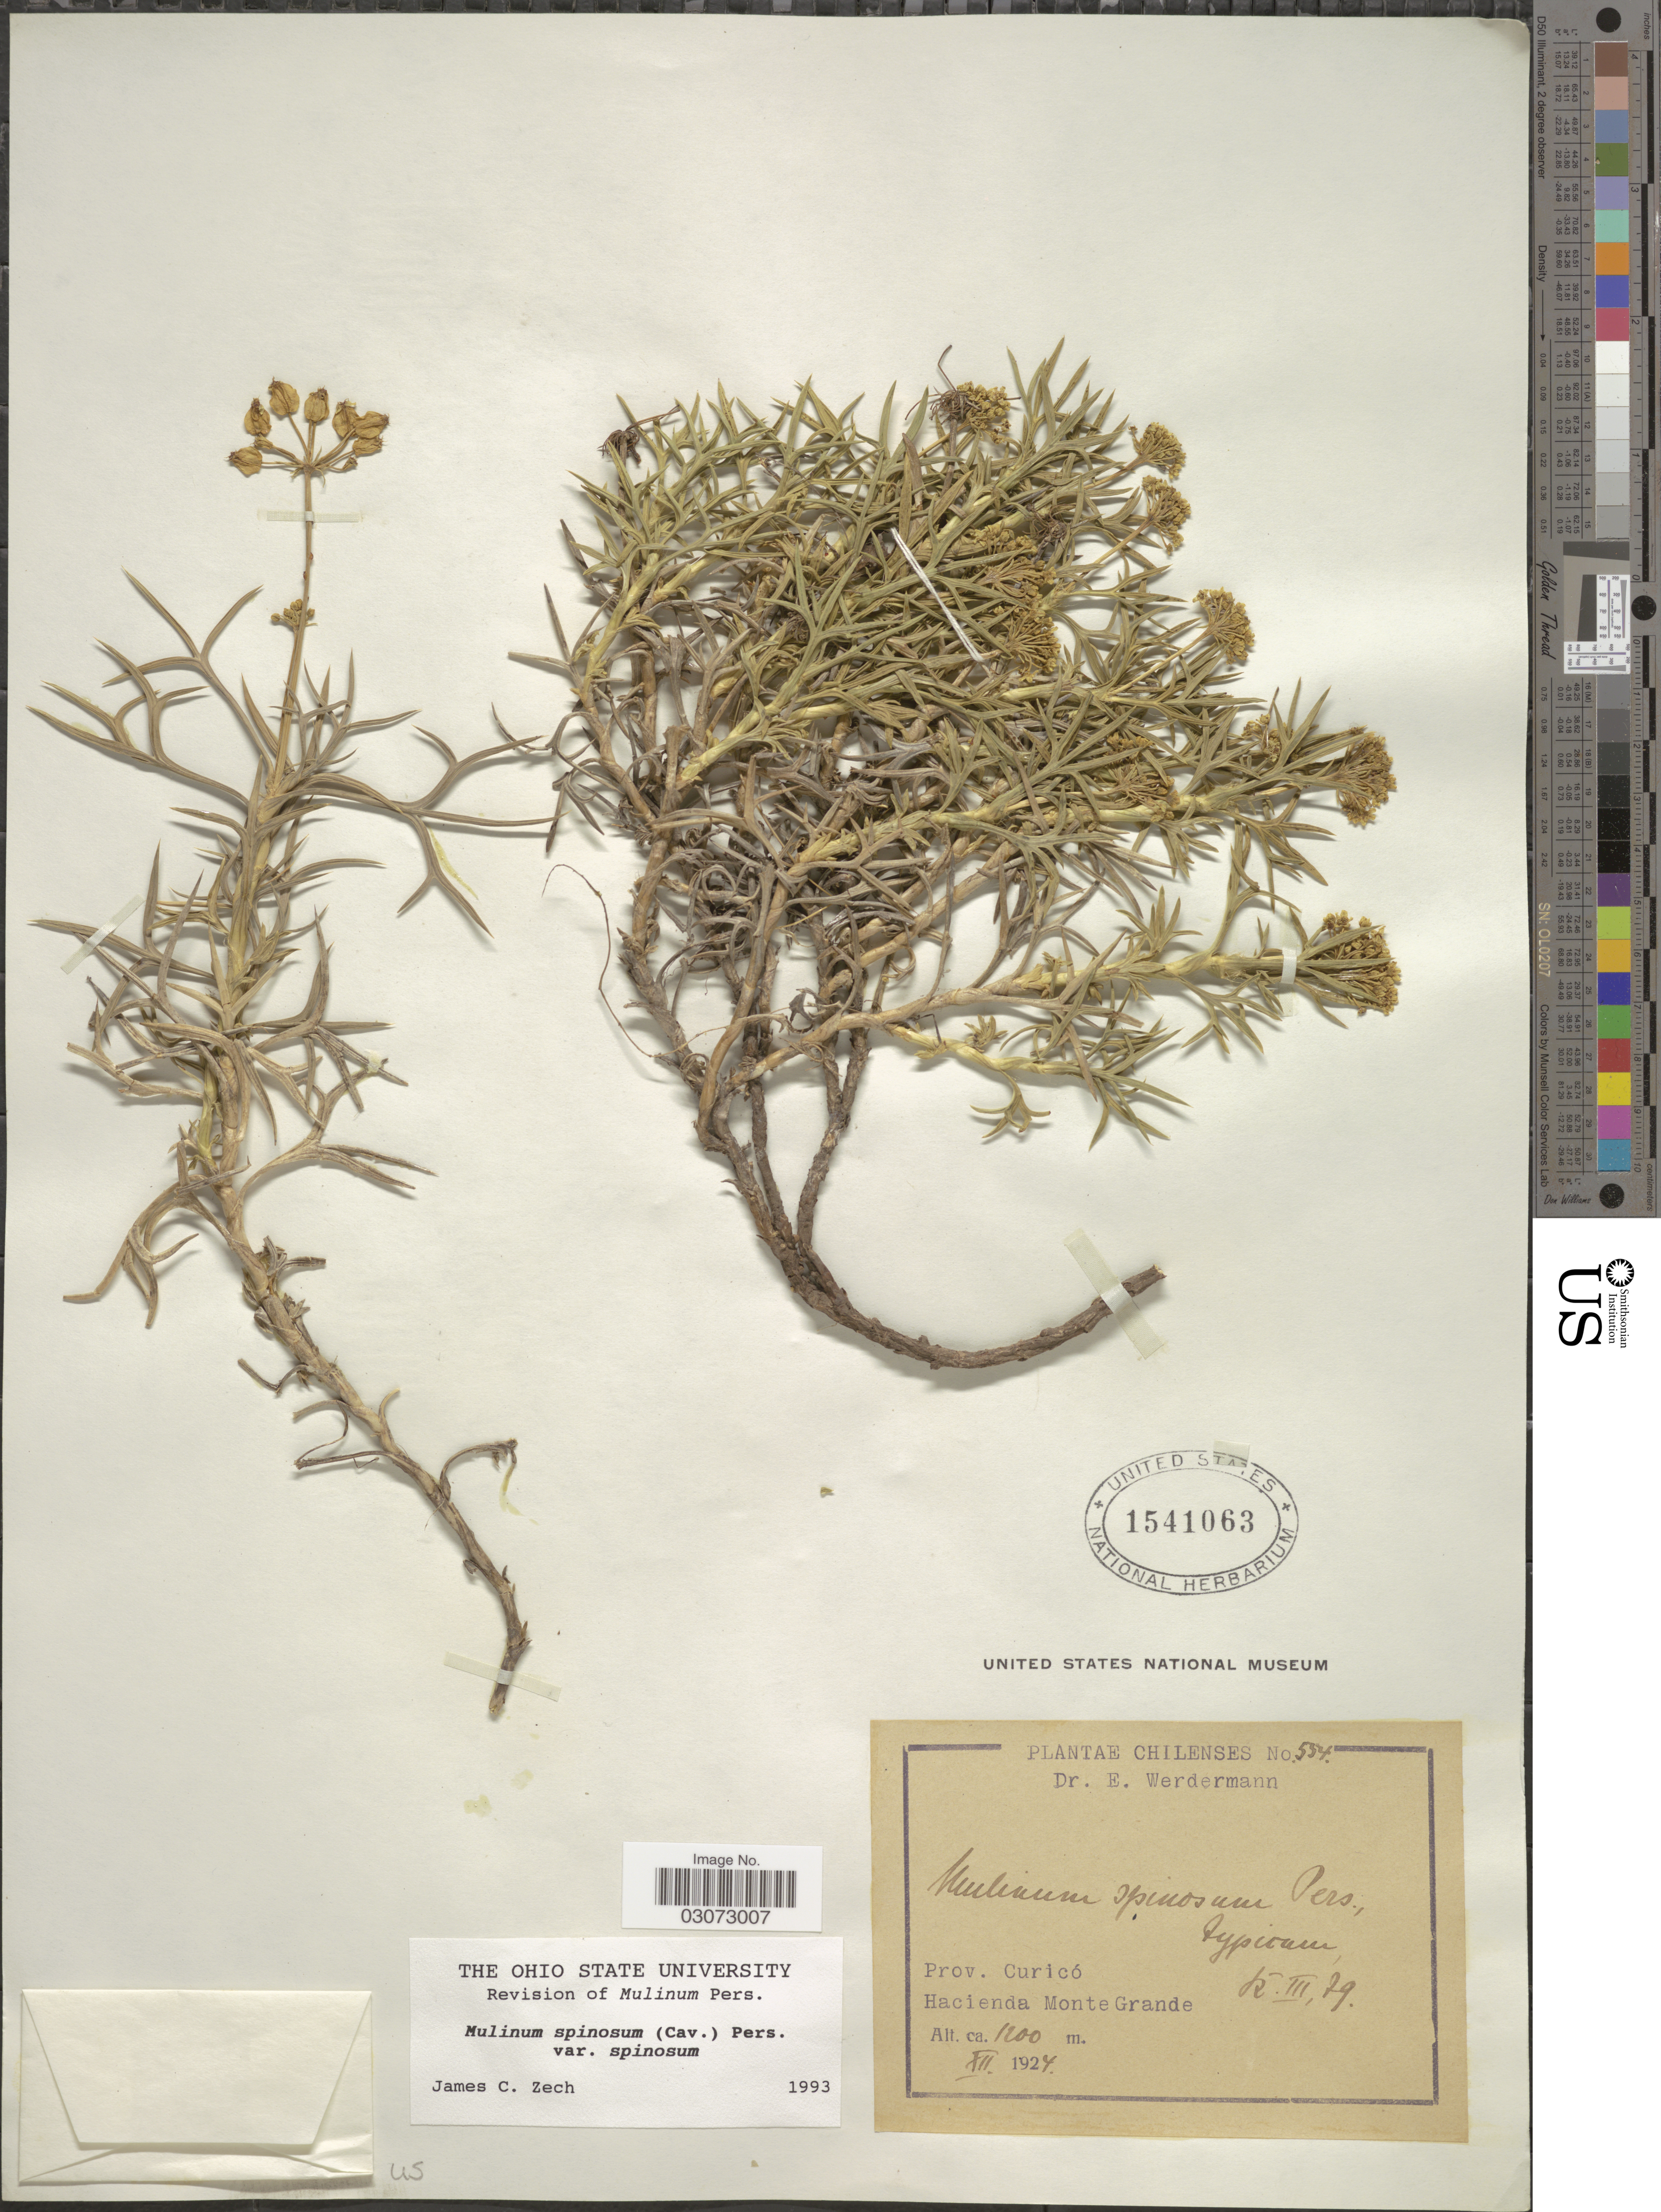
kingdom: Plantae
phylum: Tracheophyta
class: Magnoliopsida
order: Apiales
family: Apiaceae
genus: Mulinum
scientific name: Mulinum spinosum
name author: Pers.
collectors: E. Werdermann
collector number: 554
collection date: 1924-12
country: Chile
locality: Chilenses. Prov. Curicó. Hacienda Monte Grande.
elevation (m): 1100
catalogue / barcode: US 1541063